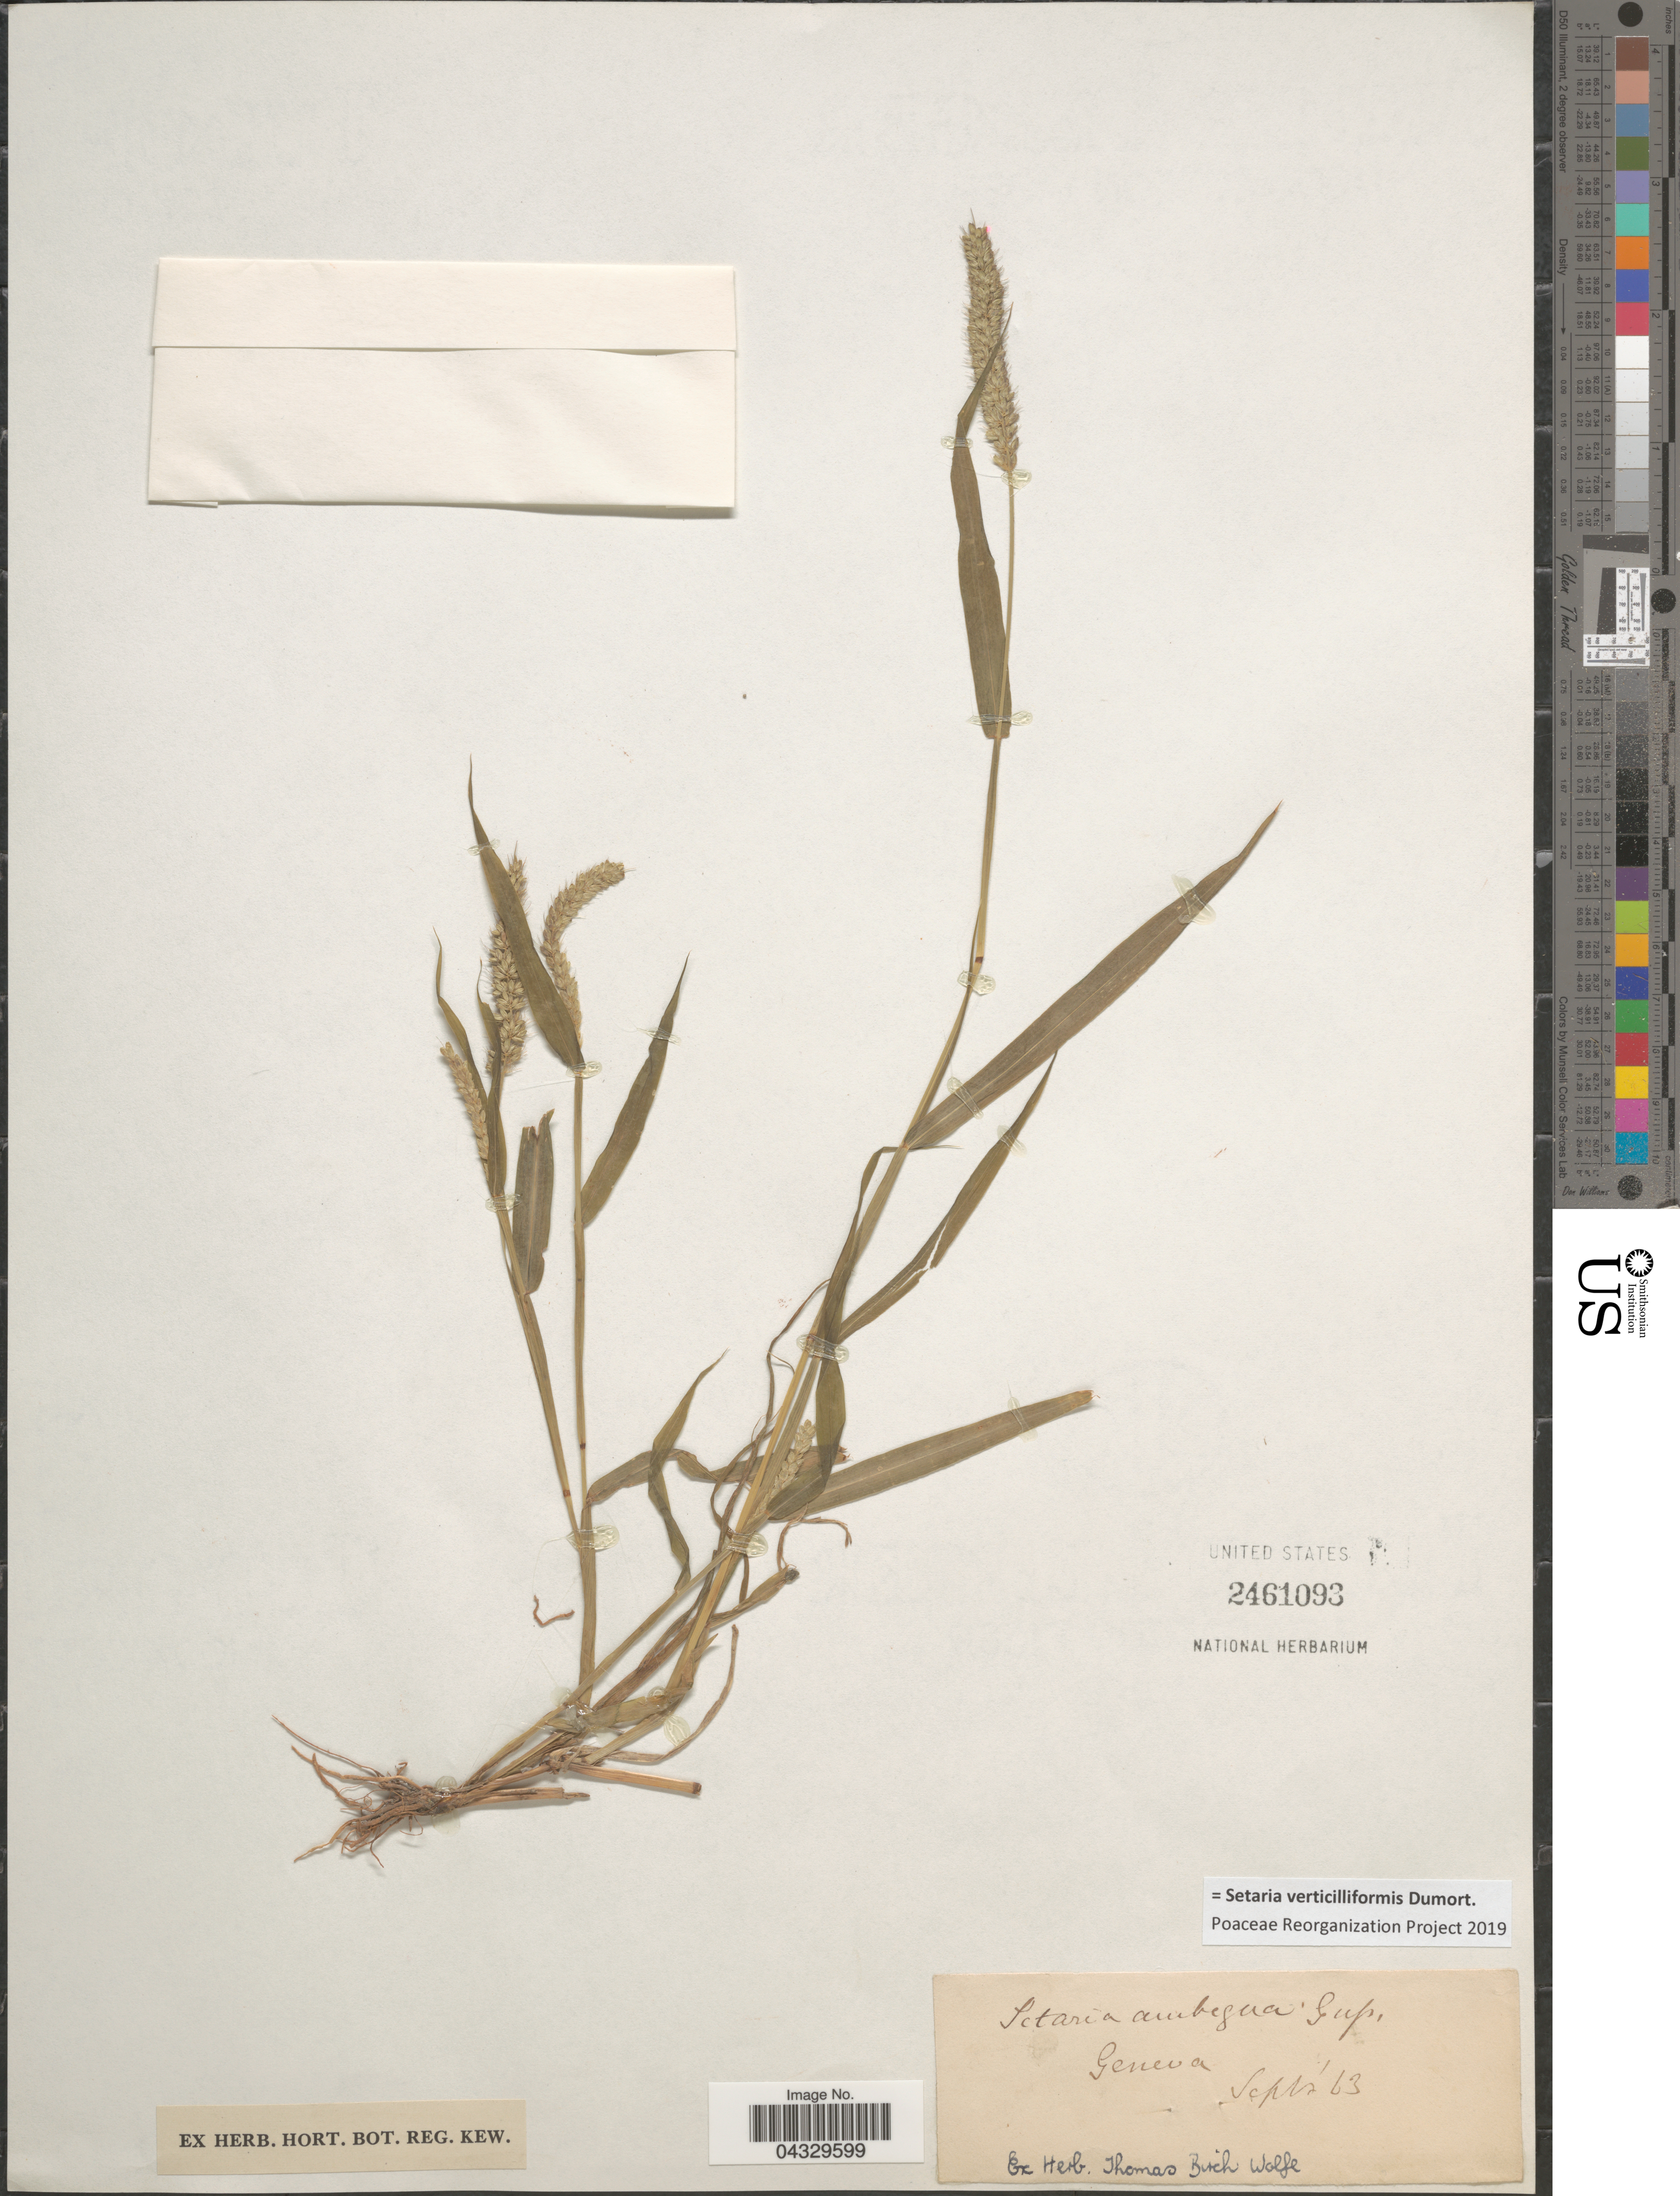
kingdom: Plantae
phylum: Tracheophyta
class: Liliopsida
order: Poales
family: Poaceae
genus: Setaria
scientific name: Setaria verticilliformis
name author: Dumort.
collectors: Ex herb. Thomas Birch Wolfe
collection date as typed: Transcribed d/m/y: /9/63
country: Switzerland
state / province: Genève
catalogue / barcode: US 2461093